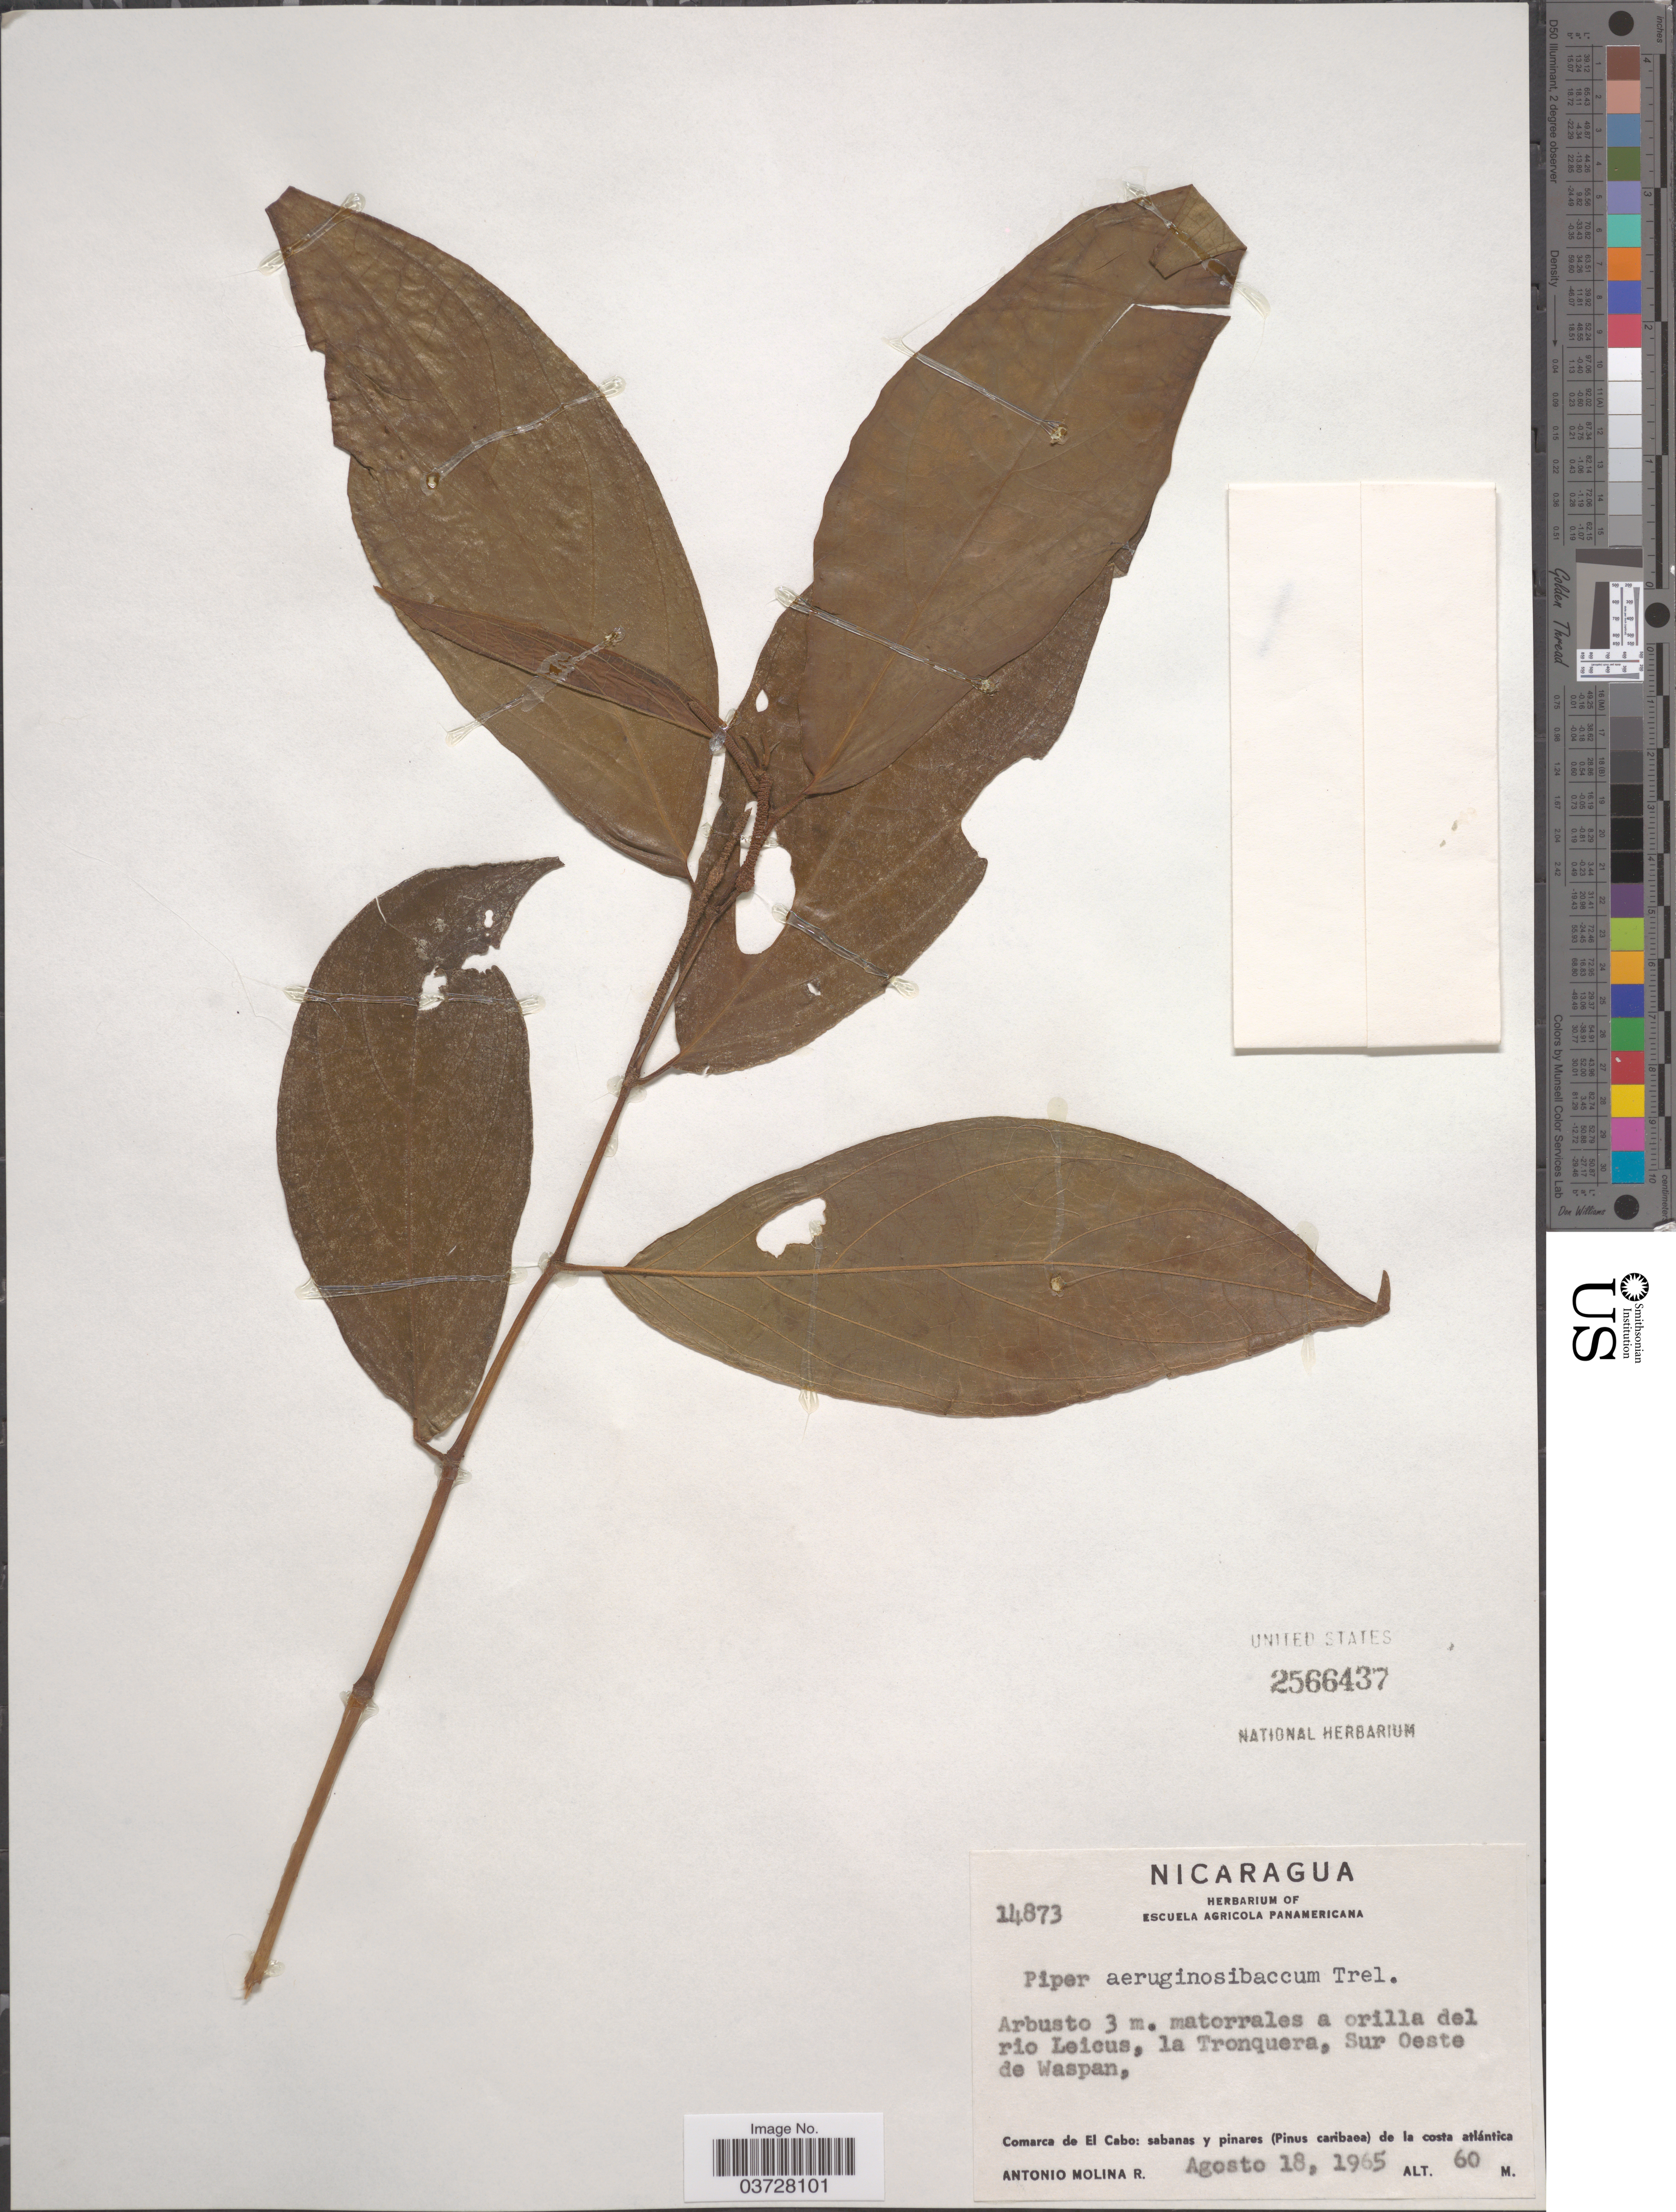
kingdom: Plantae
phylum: Tracheophyta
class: Magnoliopsida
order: Piperales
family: Piperaceae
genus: Piper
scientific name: Piper aeruginosibaccum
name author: Trel.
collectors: A. Molina R.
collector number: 14873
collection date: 1965-08-18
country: Nicaragua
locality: Matorrales a orilla del rio Leicus, la Tronquera, Sur Oeste de Waspan, Comarca de El Cabo: sabanas y pinares (Pinus caribaea) de la costa atlántica.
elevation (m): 60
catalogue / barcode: US 2566437